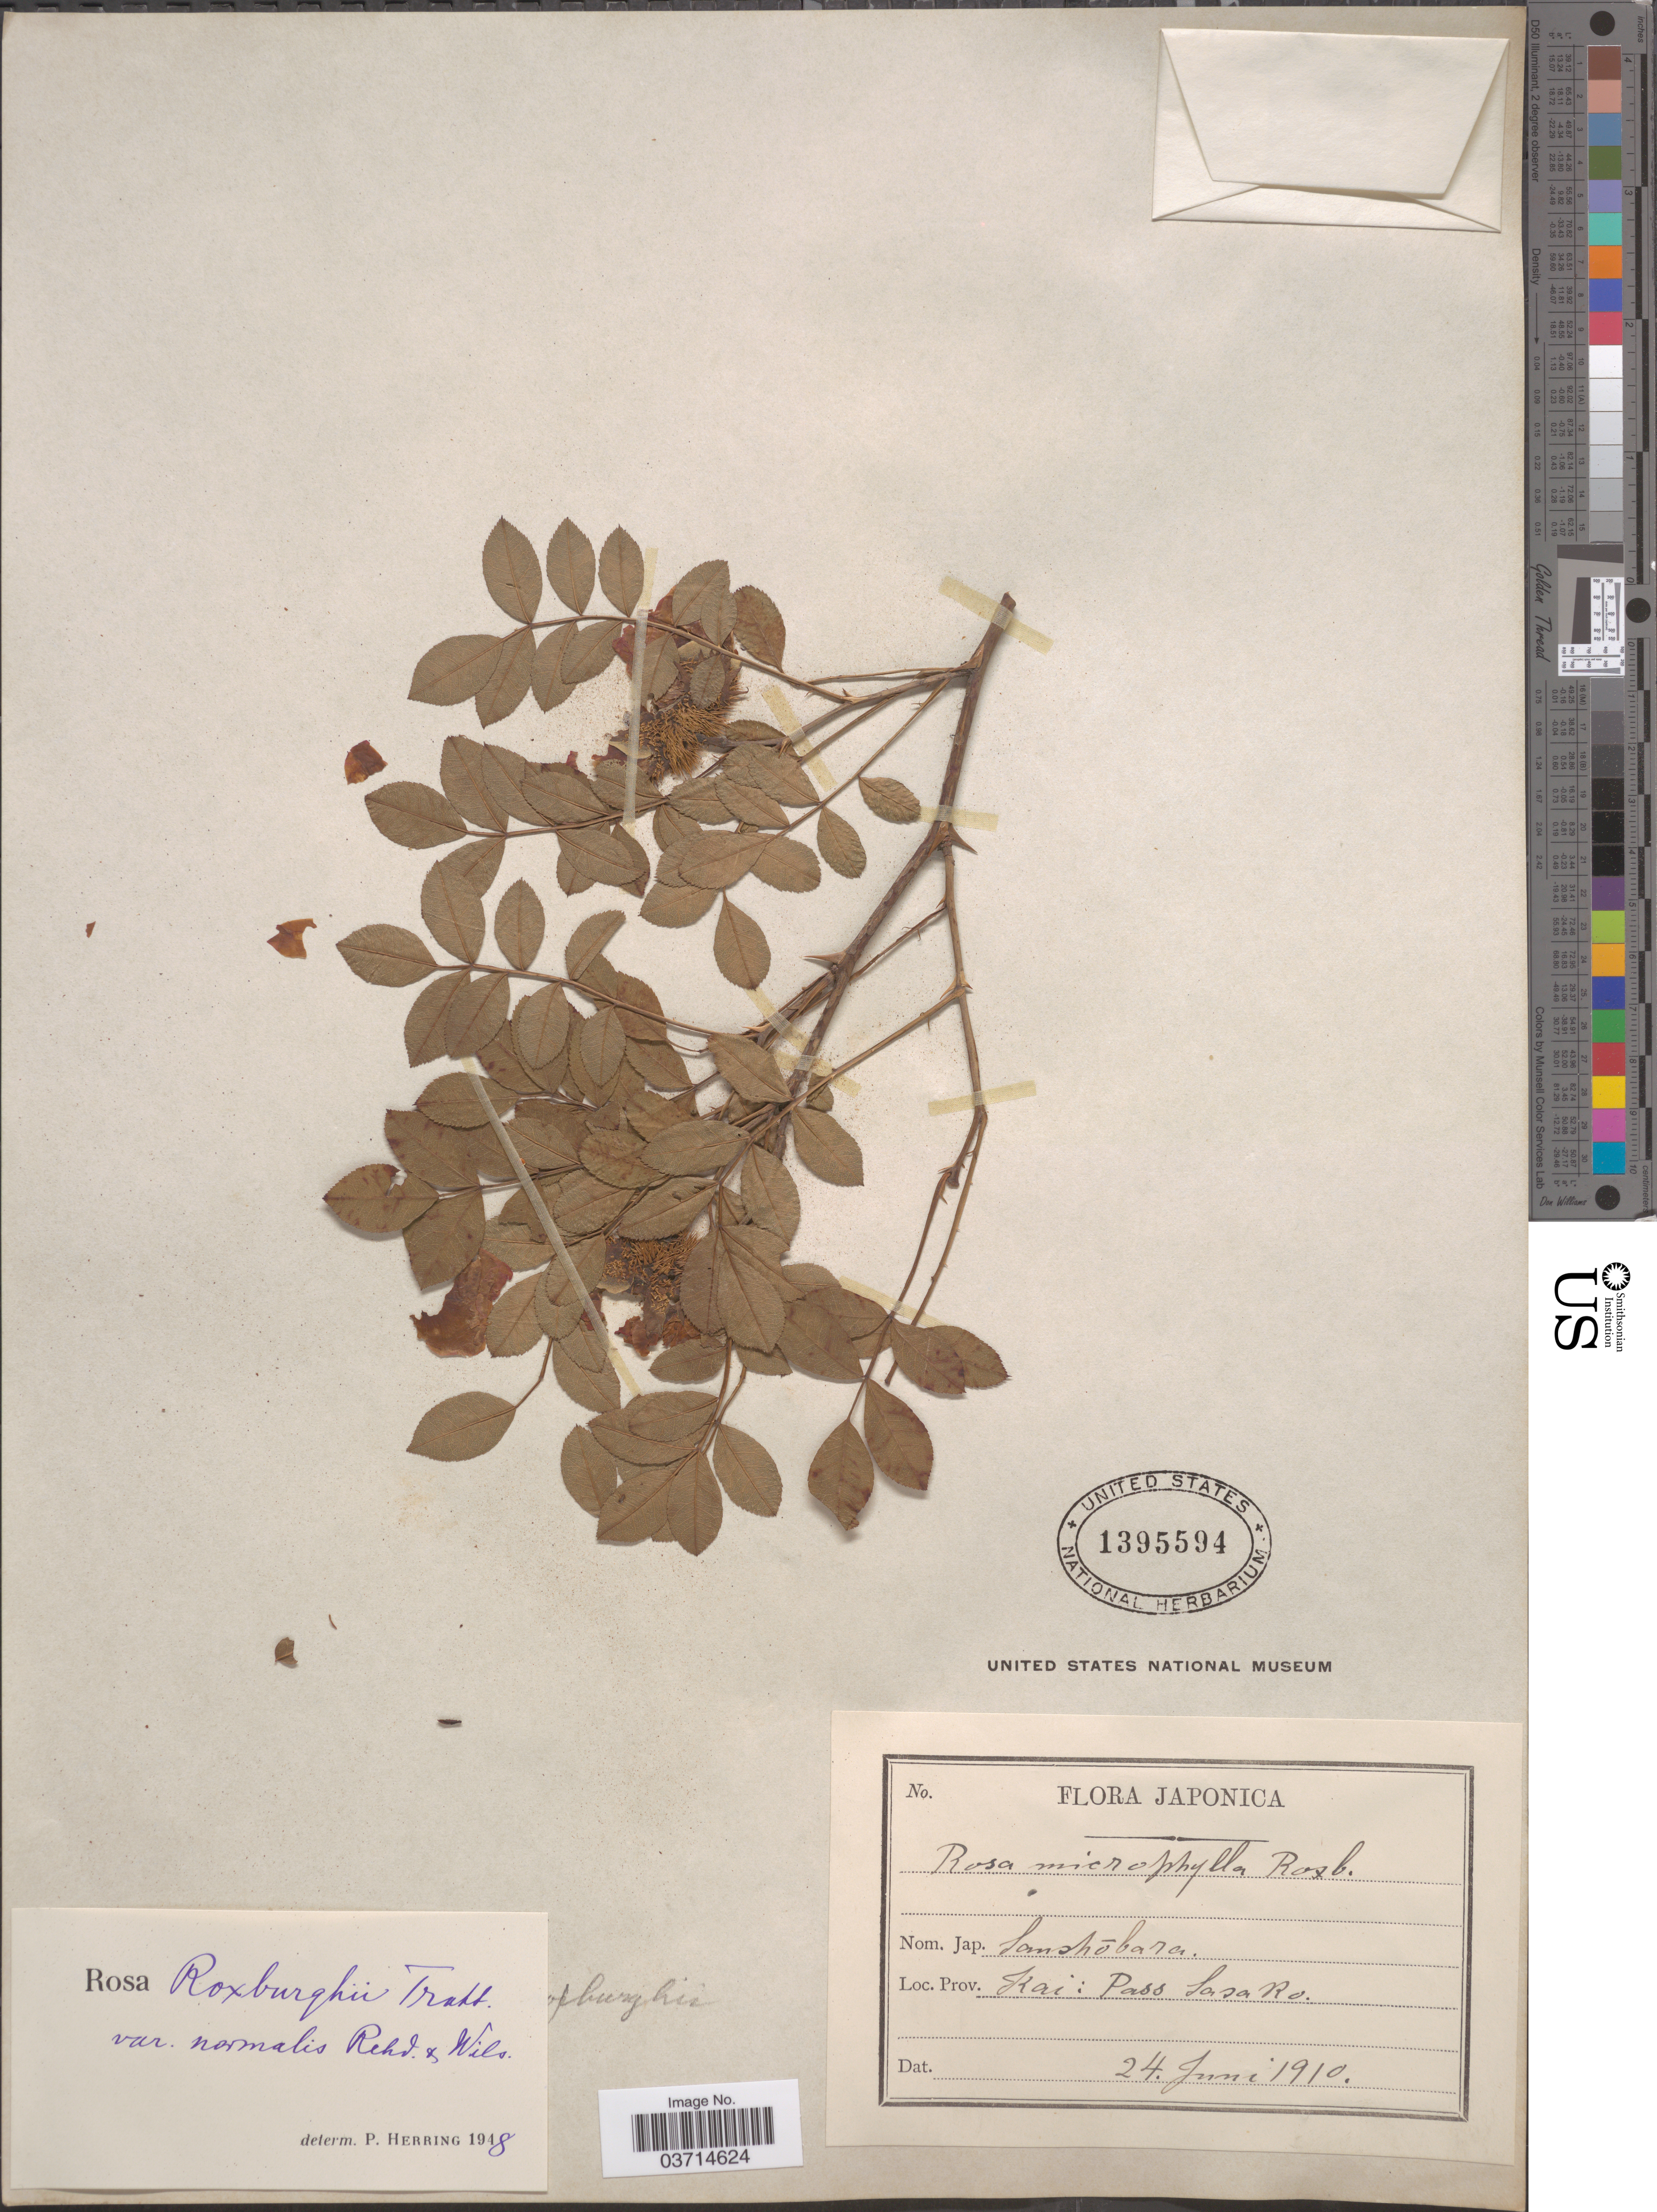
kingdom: Plantae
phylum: Tracheophyta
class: Magnoliopsida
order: Rosales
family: Rosaceae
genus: Rosa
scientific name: Rosa roxburghii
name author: Tratt.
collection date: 1910-06-24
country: Japan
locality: Prov. Kai: Pass Sasako.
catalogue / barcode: US 1395594